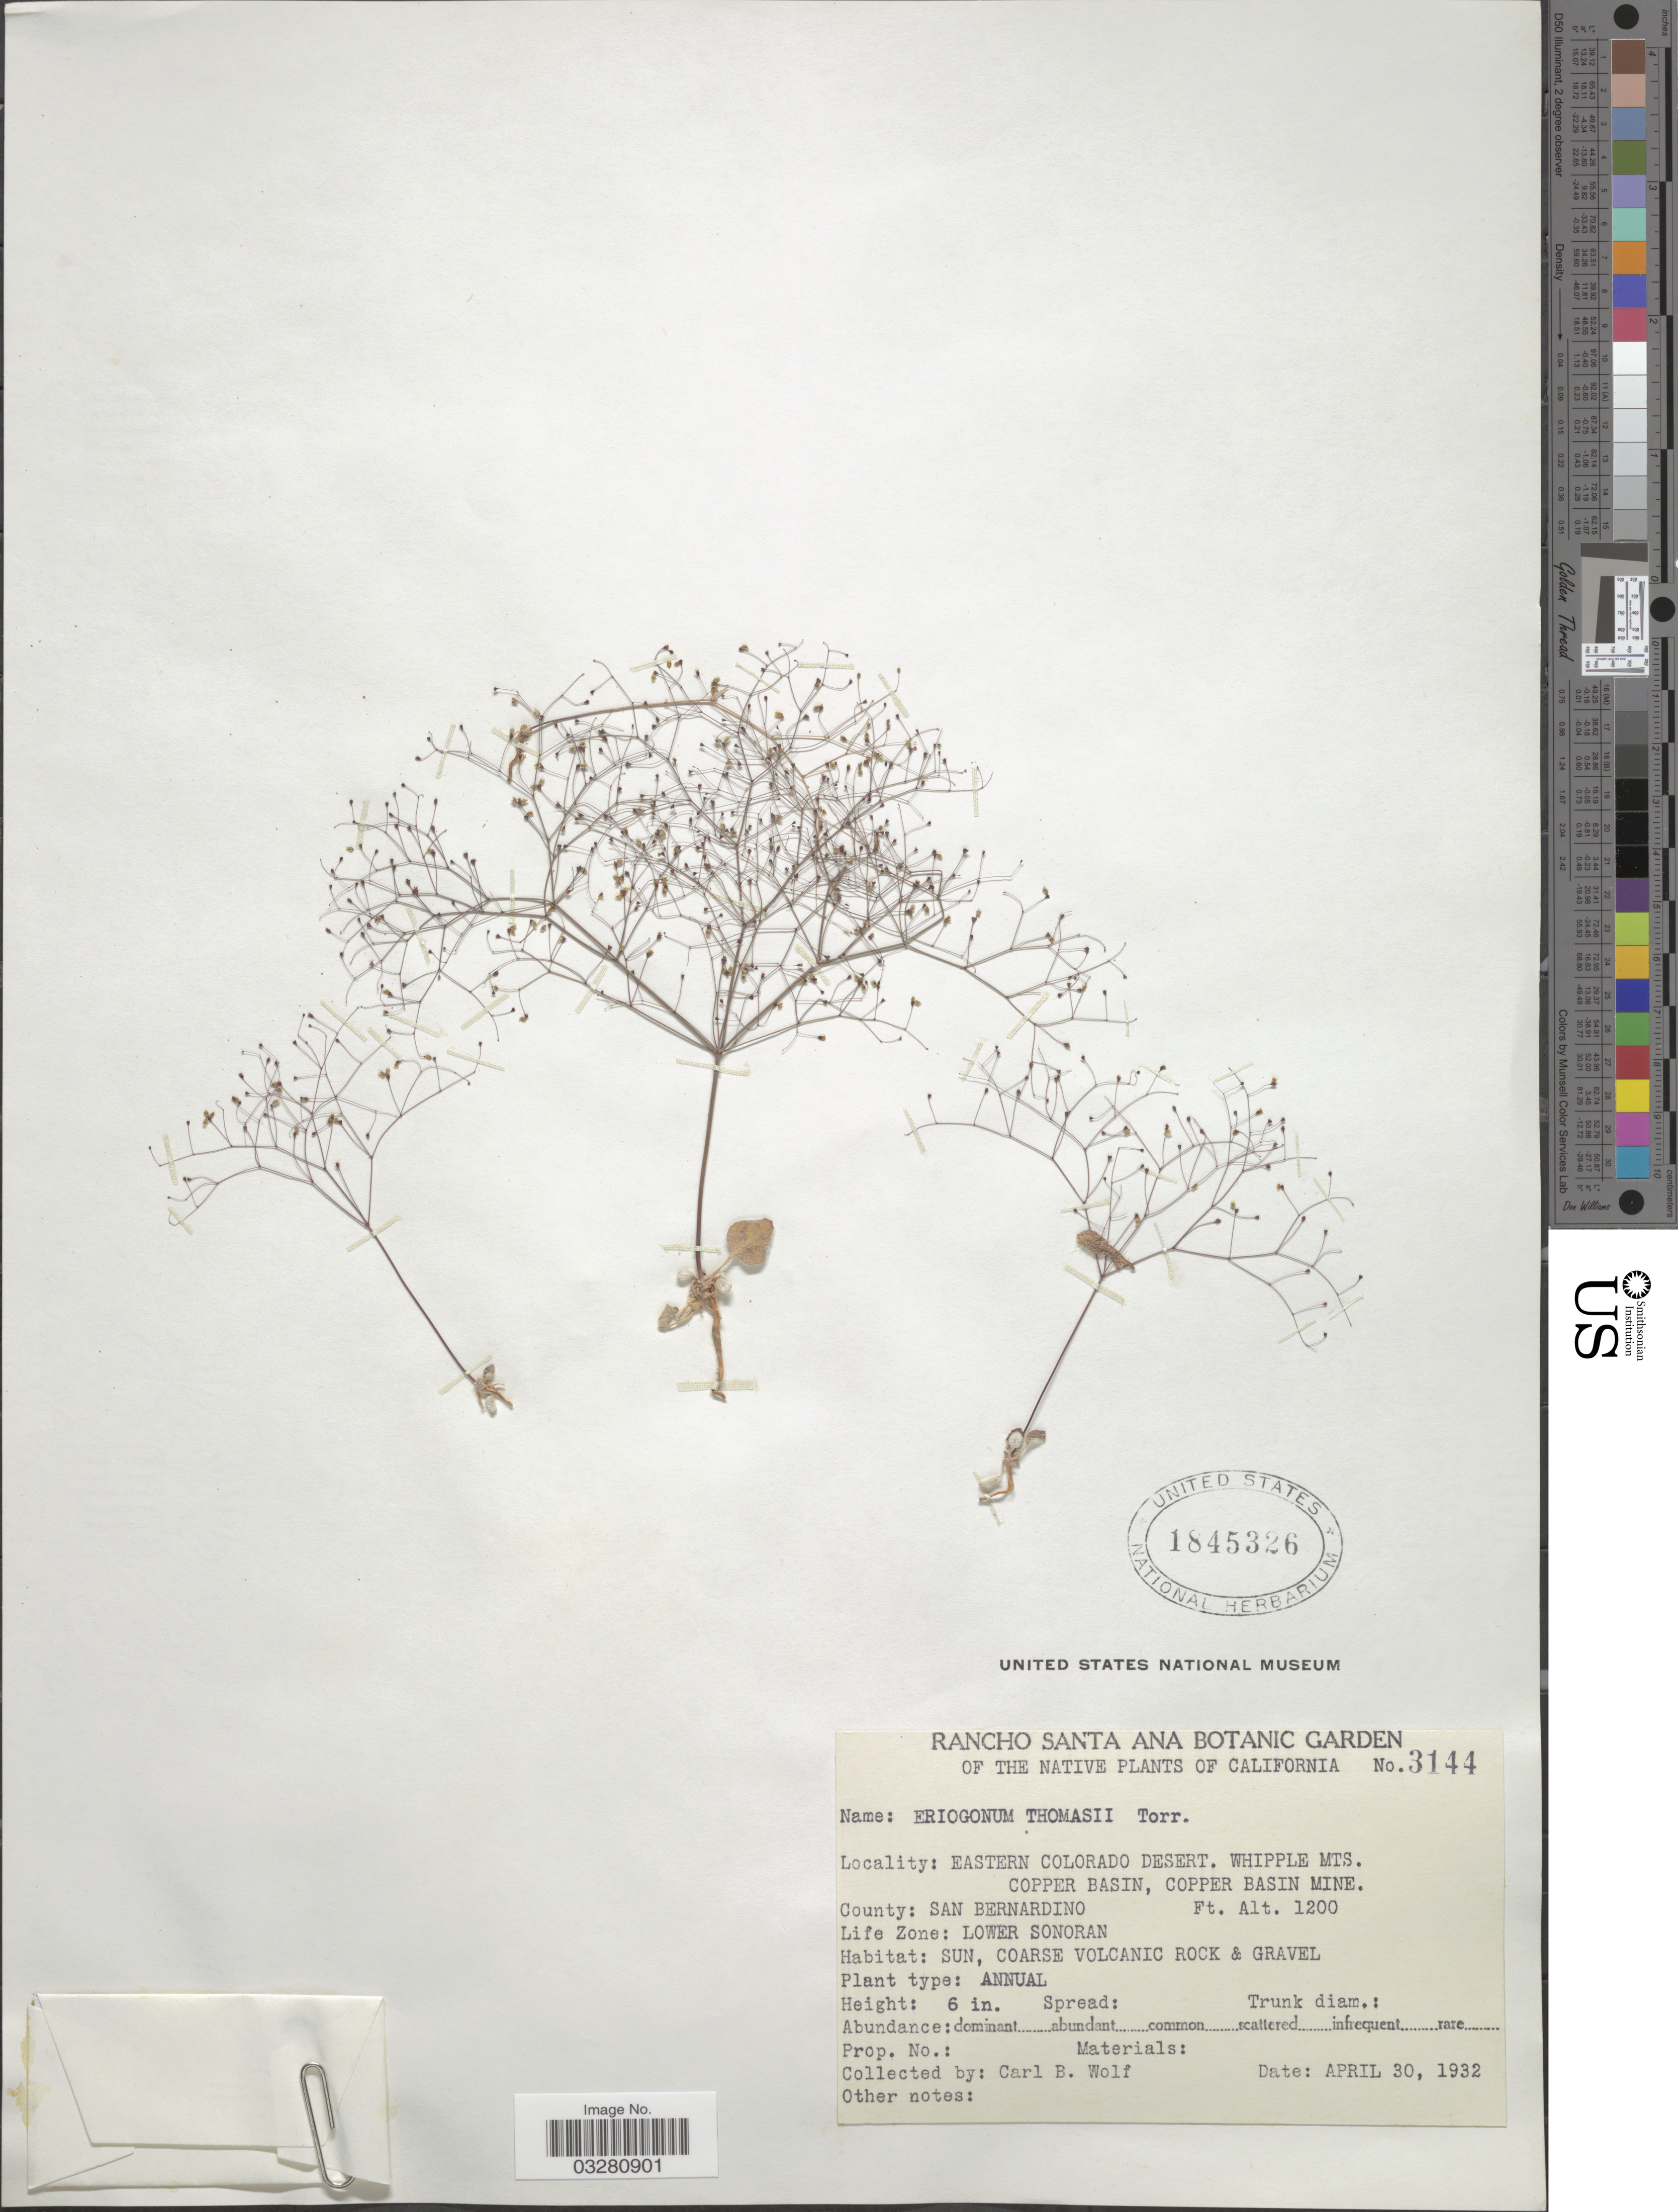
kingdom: Plantae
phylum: Tracheophyta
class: Magnoliopsida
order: Caryophyllales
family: Polygonaceae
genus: Eriogonum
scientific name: Eriogonum thomasii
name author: Torr.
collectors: C. B. Wolf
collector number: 3144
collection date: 1932-04-30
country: United States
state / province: California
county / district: San Bernardino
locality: Eastern Colorado Desert. Whipple Mts. Copper Basin, Copper Basin Mine. County: San Bernardino. Life Zone: Lower Sonoran.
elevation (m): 366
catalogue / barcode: US 1845326